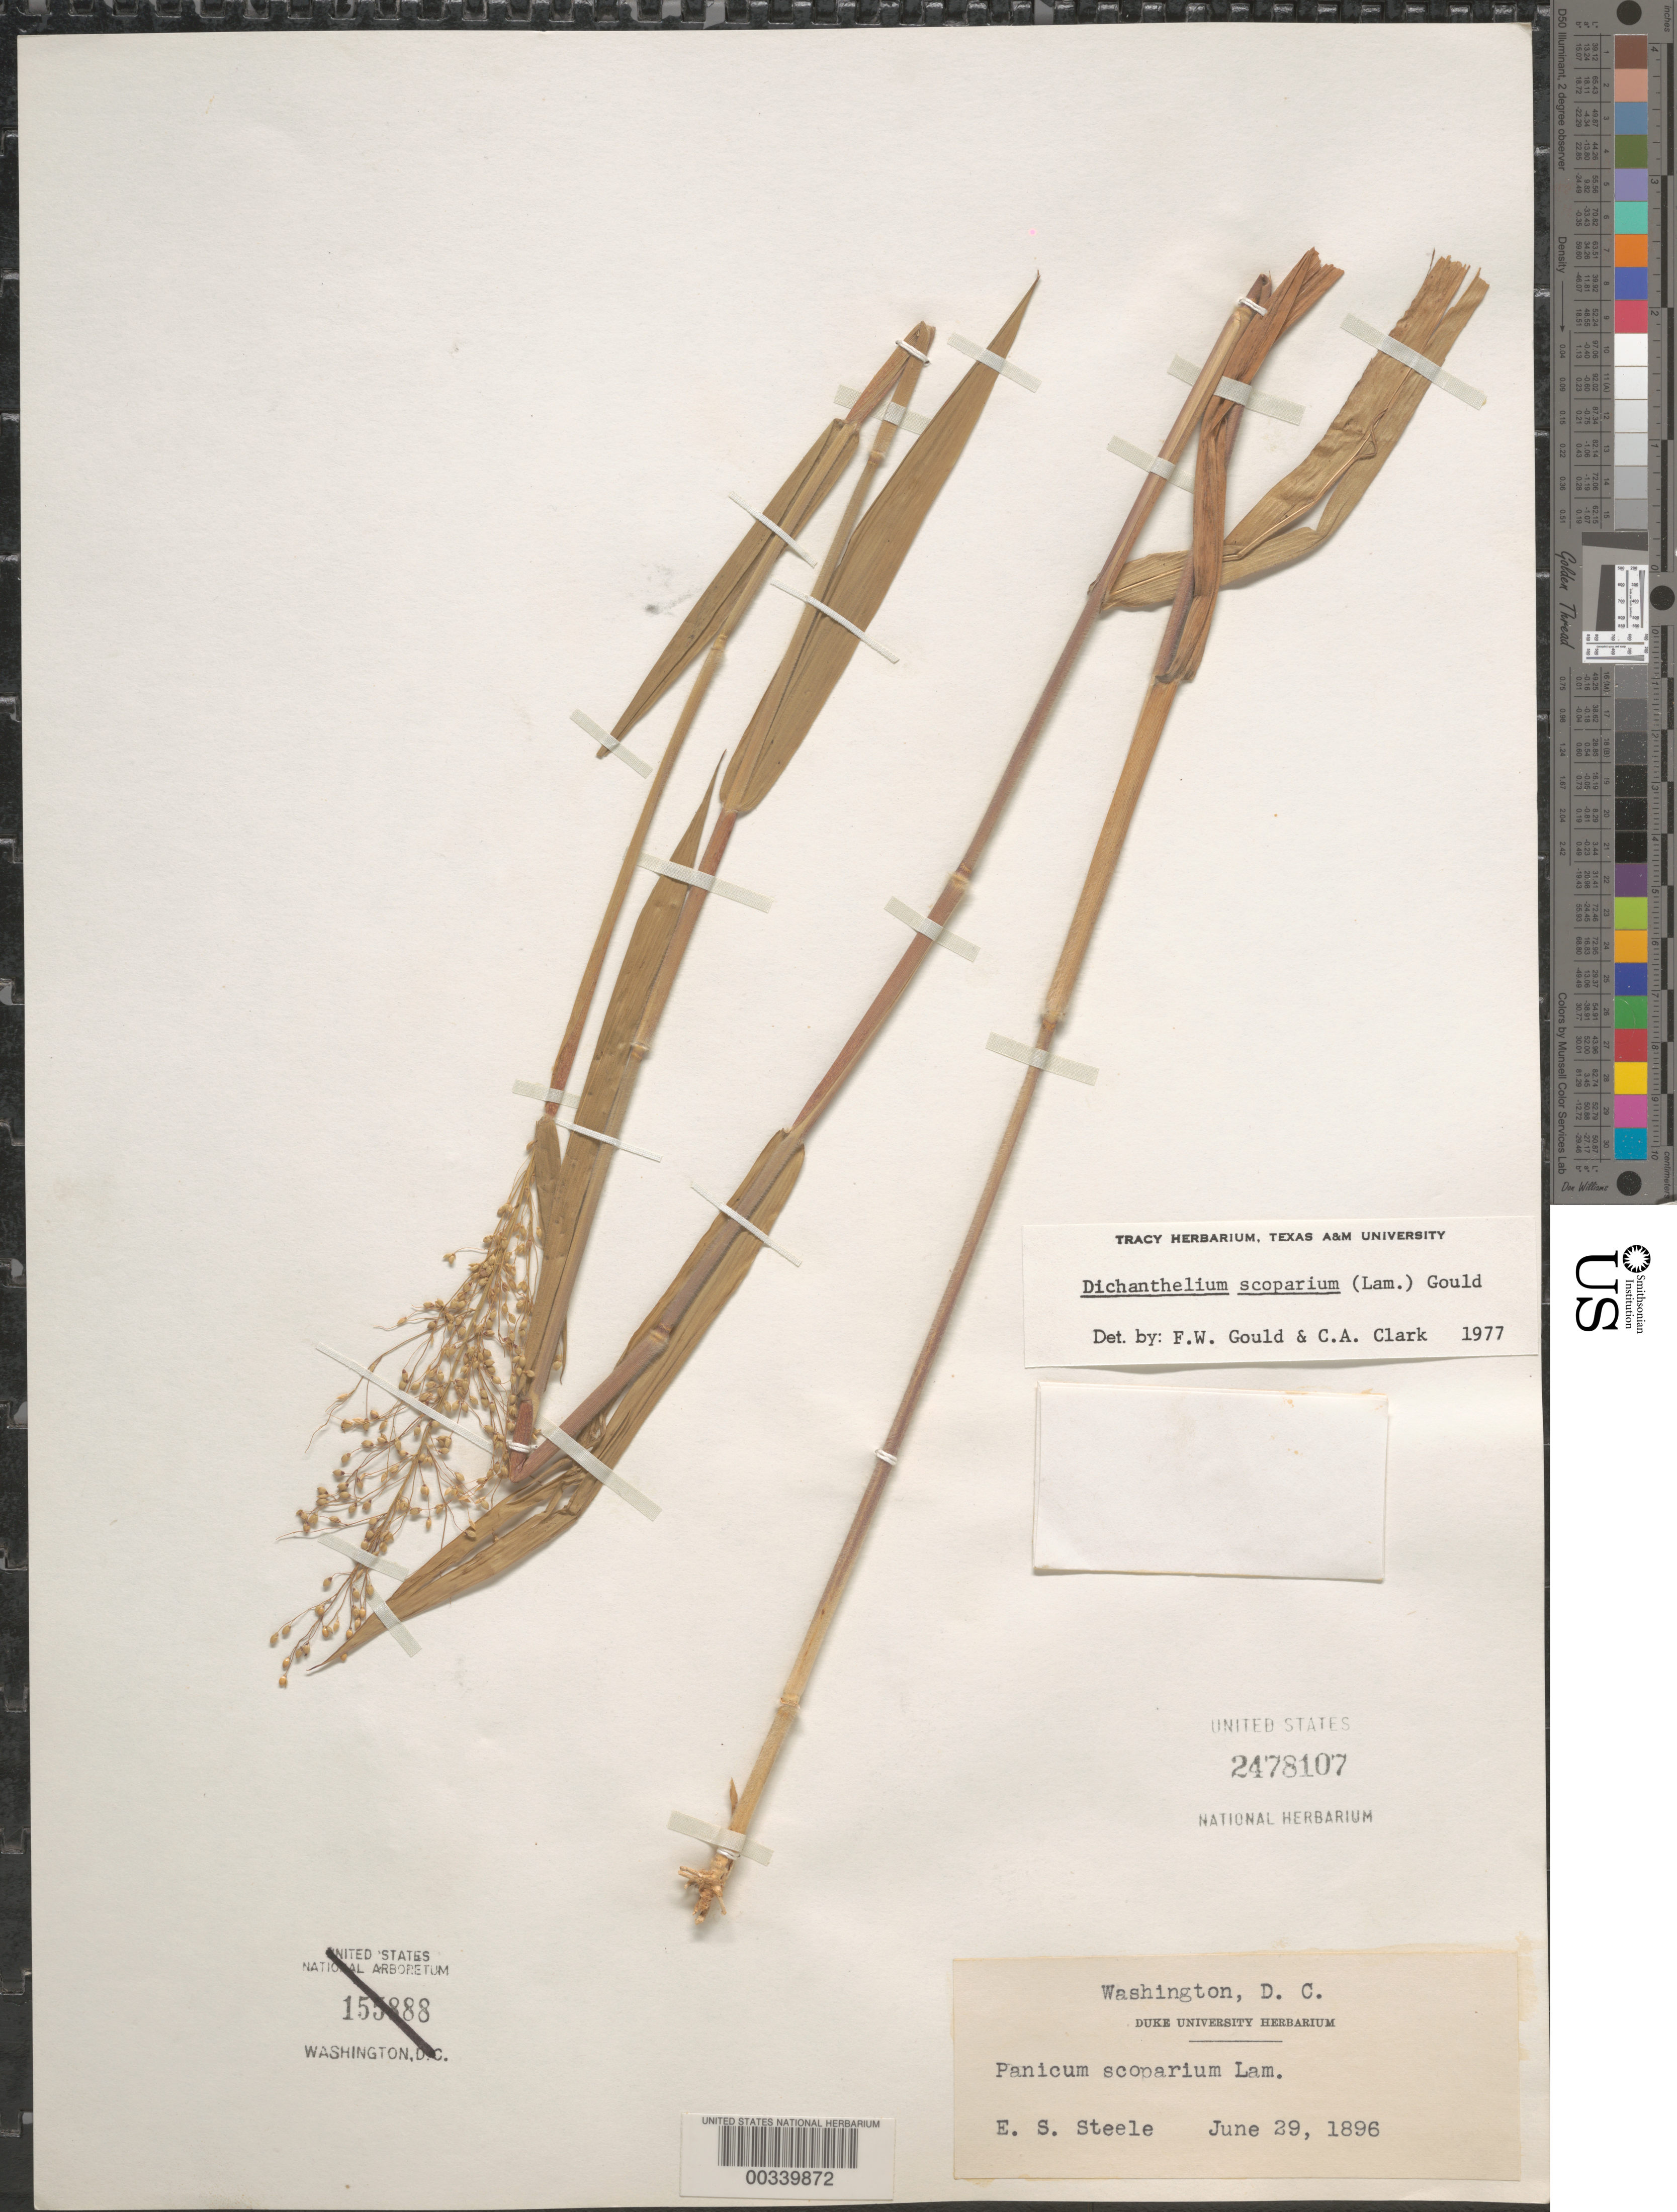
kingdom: Plantae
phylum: Tracheophyta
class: Liliopsida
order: Poales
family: Poaceae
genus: Dichanthelium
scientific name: Dichanthelium scoparium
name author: (Lam.) Gould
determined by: Gould, F. W.; Clark, C. A.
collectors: E. Steele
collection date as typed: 29 Jun 1896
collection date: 1896-06-29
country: United States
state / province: District of Columbia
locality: Washington DC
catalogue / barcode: US 2478107